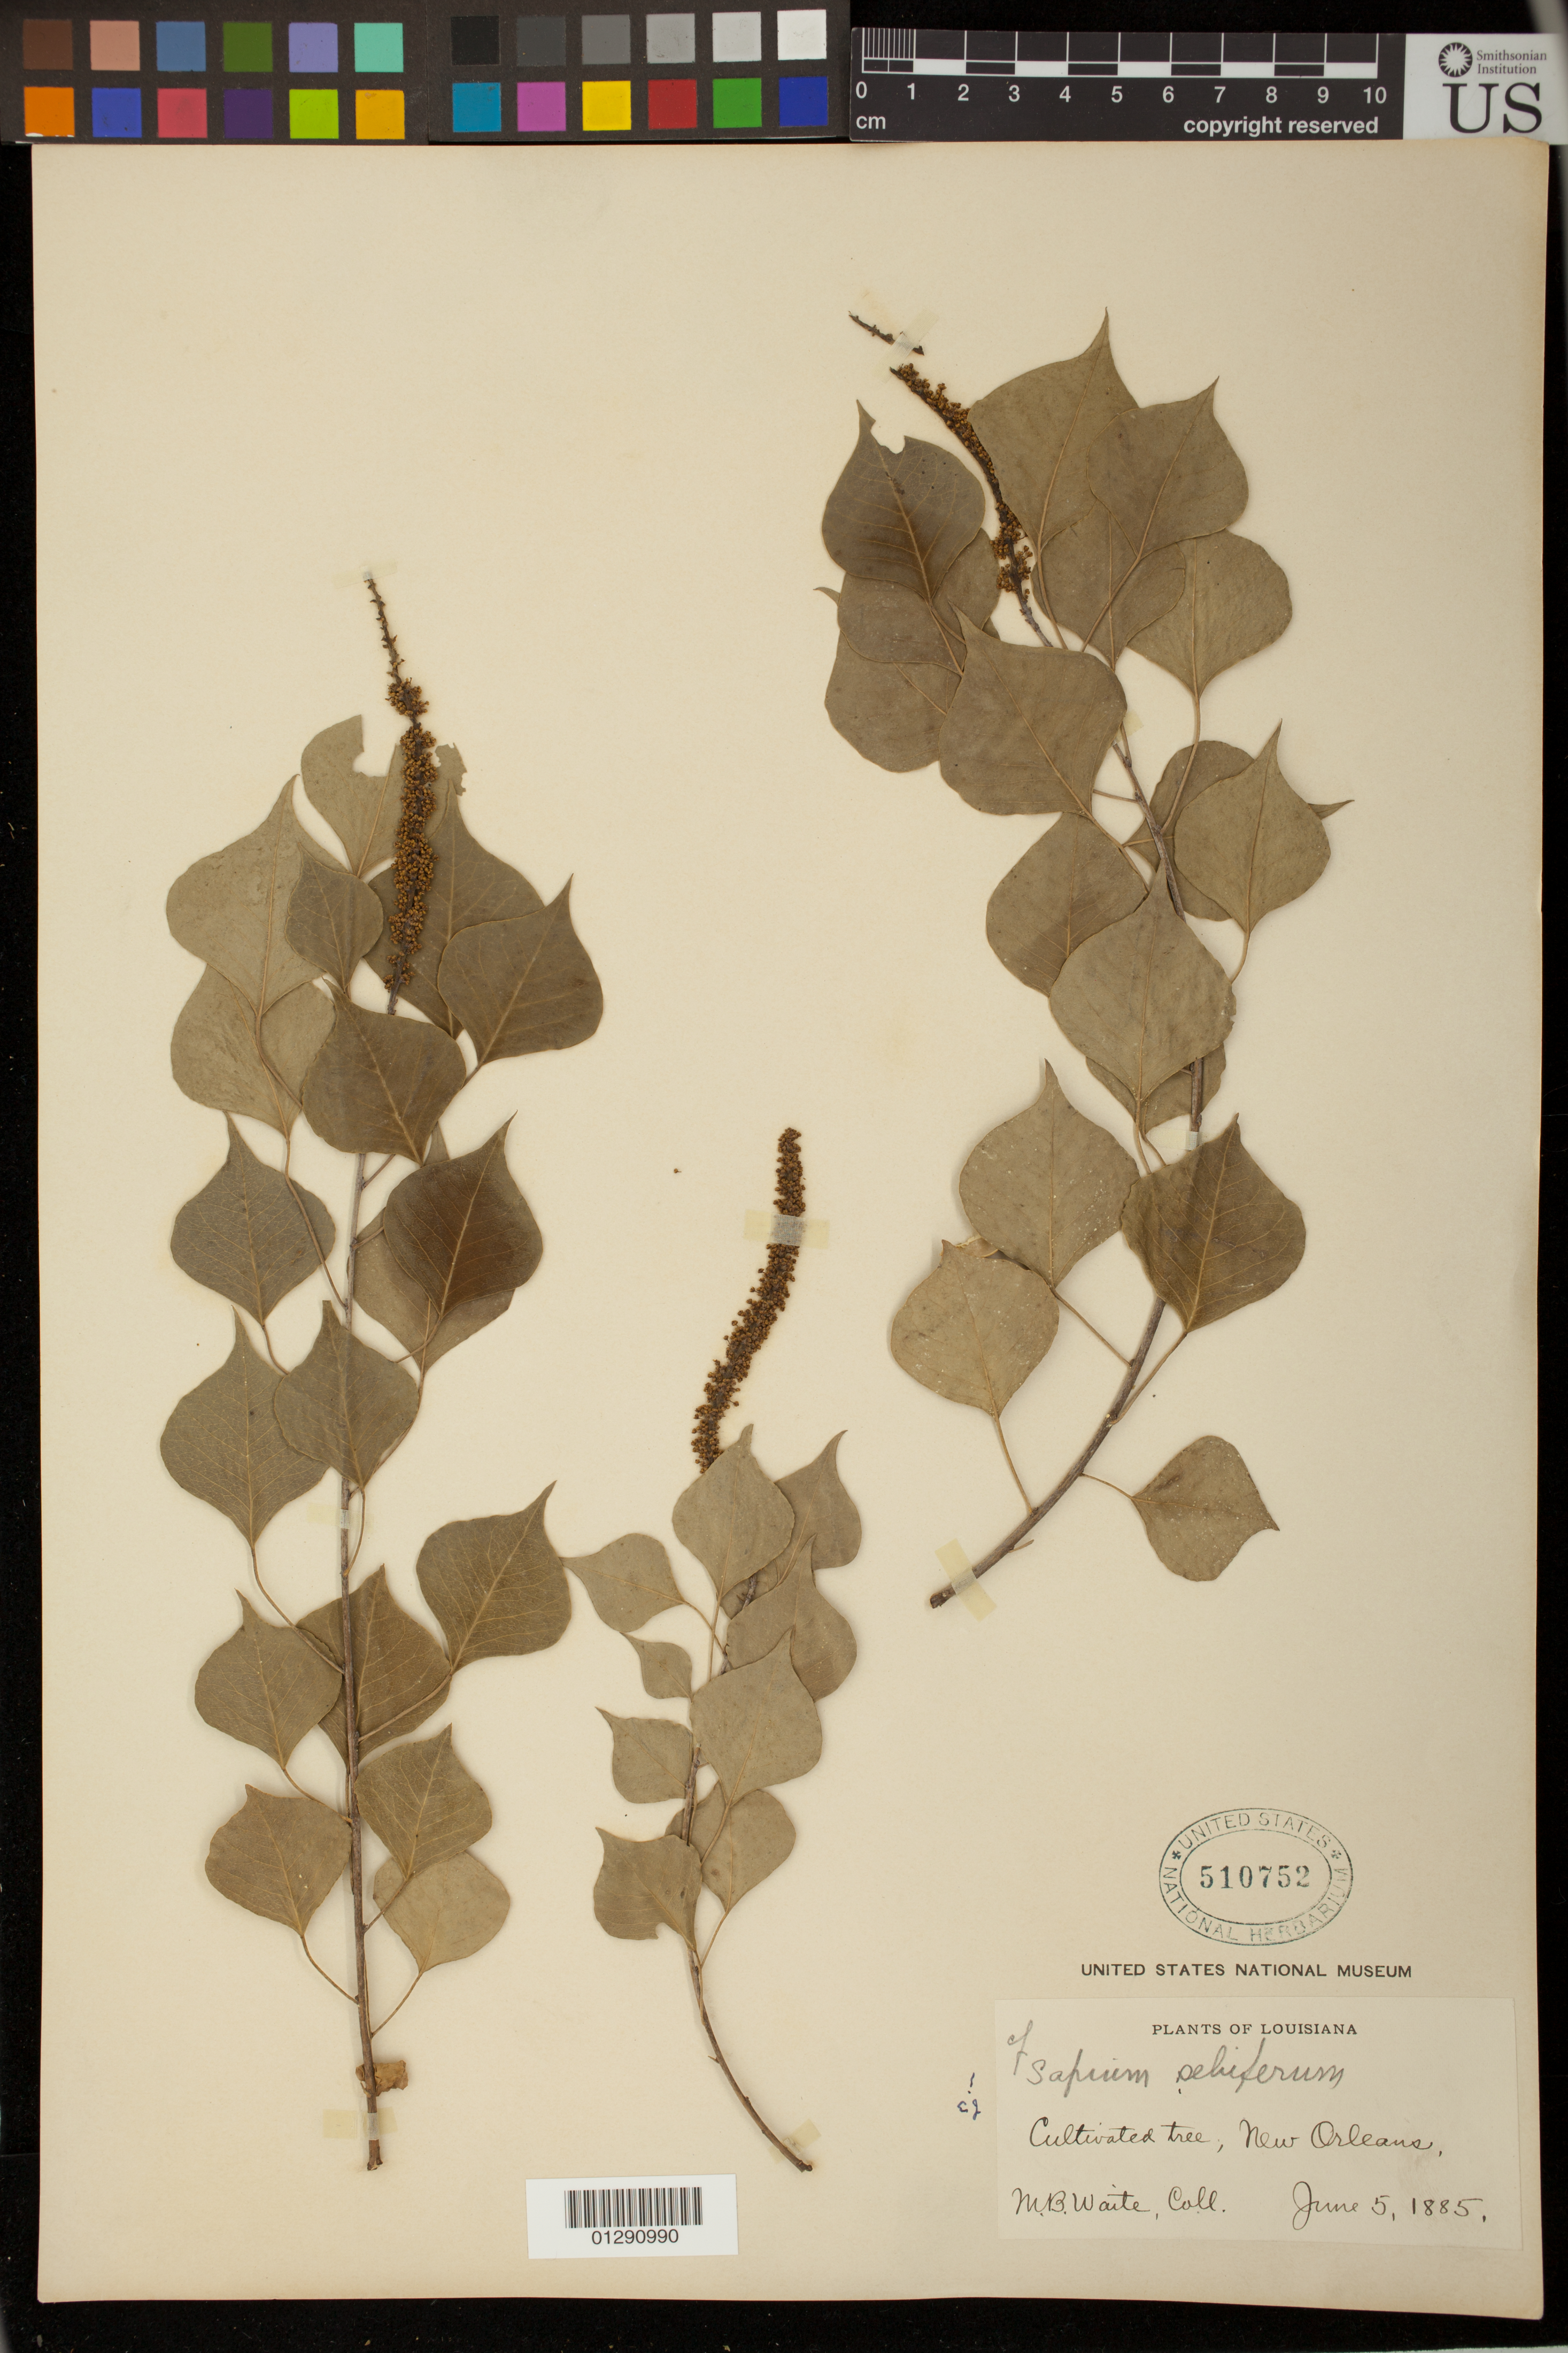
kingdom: Plantae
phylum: Tracheophyta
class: Magnoliopsida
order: Malpighiales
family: Euphorbiaceae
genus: Sapium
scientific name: Sapium sebiferum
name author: (L.) Roxb.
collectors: M. B. Waite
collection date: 1885-06-05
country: United States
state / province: Louisiana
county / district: Orleans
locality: New Orleans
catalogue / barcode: US 510752